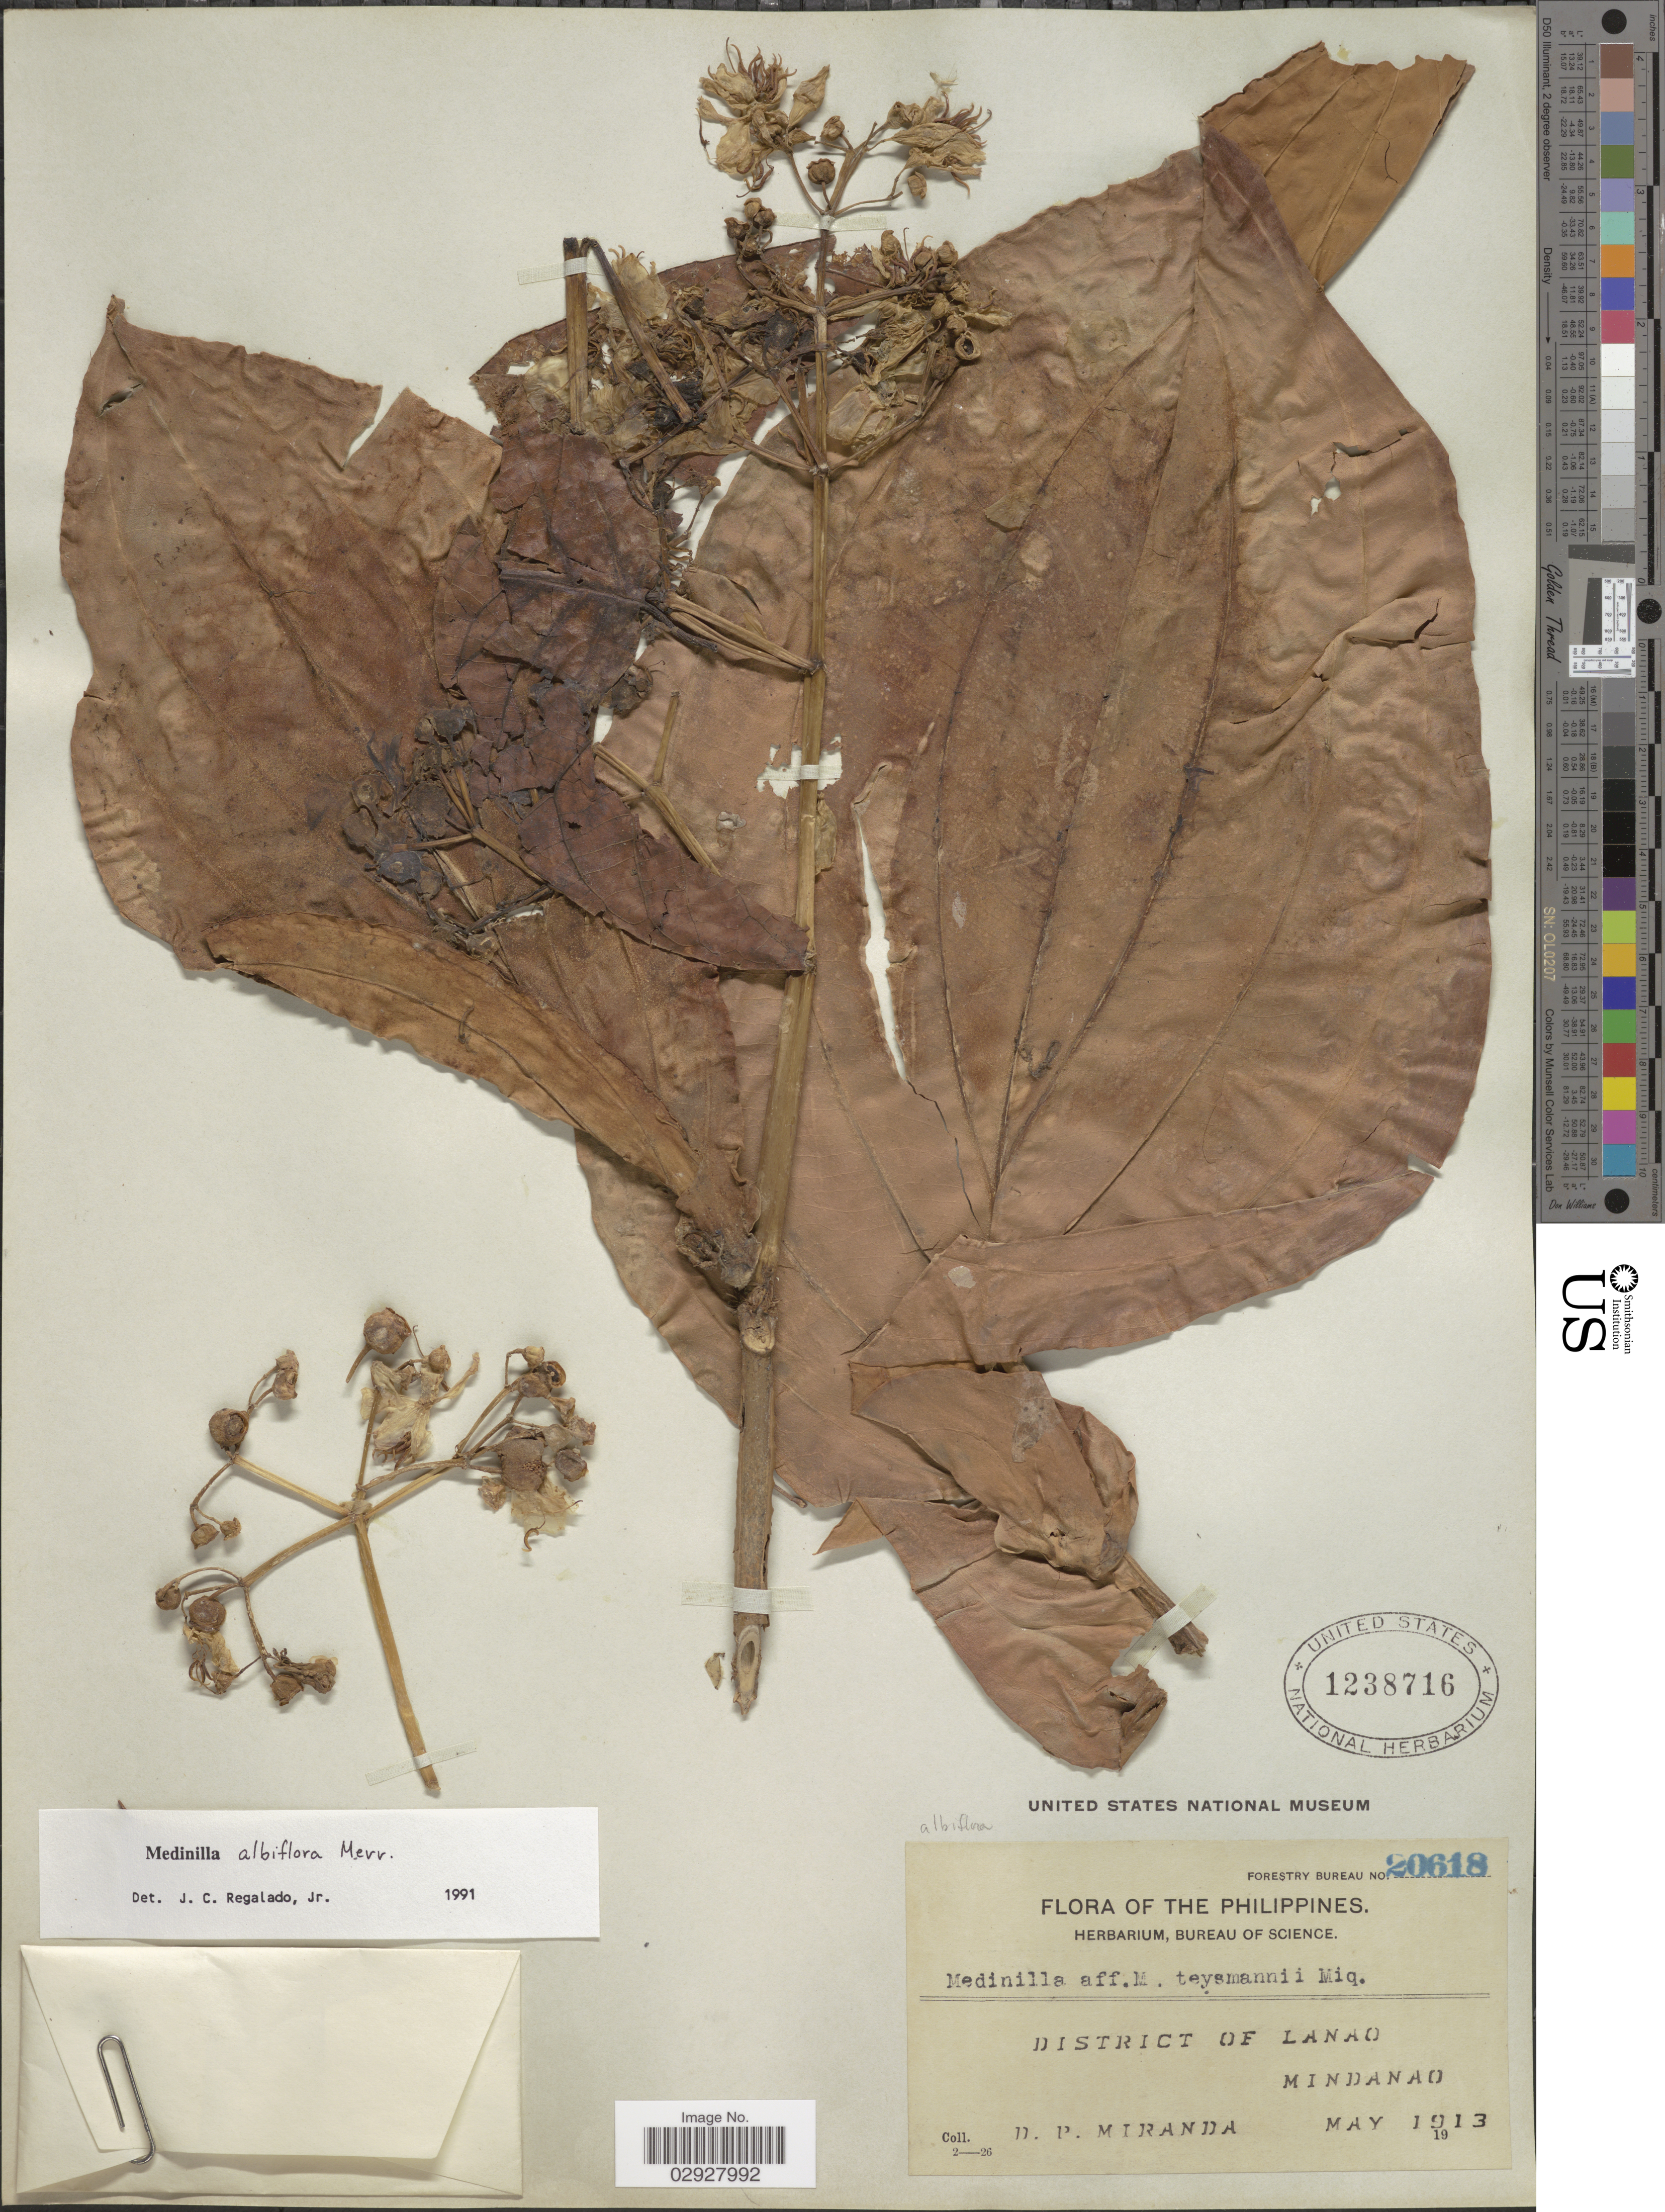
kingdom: Plantae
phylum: Tracheophyta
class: Magnoliopsida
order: Myrtales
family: Melastomataceae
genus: Medinilla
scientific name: Medinilla albiflora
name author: H. Perrier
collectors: D. P. Miranda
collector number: Forestry Bureau 20618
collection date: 1913-05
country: Philippines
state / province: Muslim Mindanao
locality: District of Lanao, Mindanao.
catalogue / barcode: US 1238716